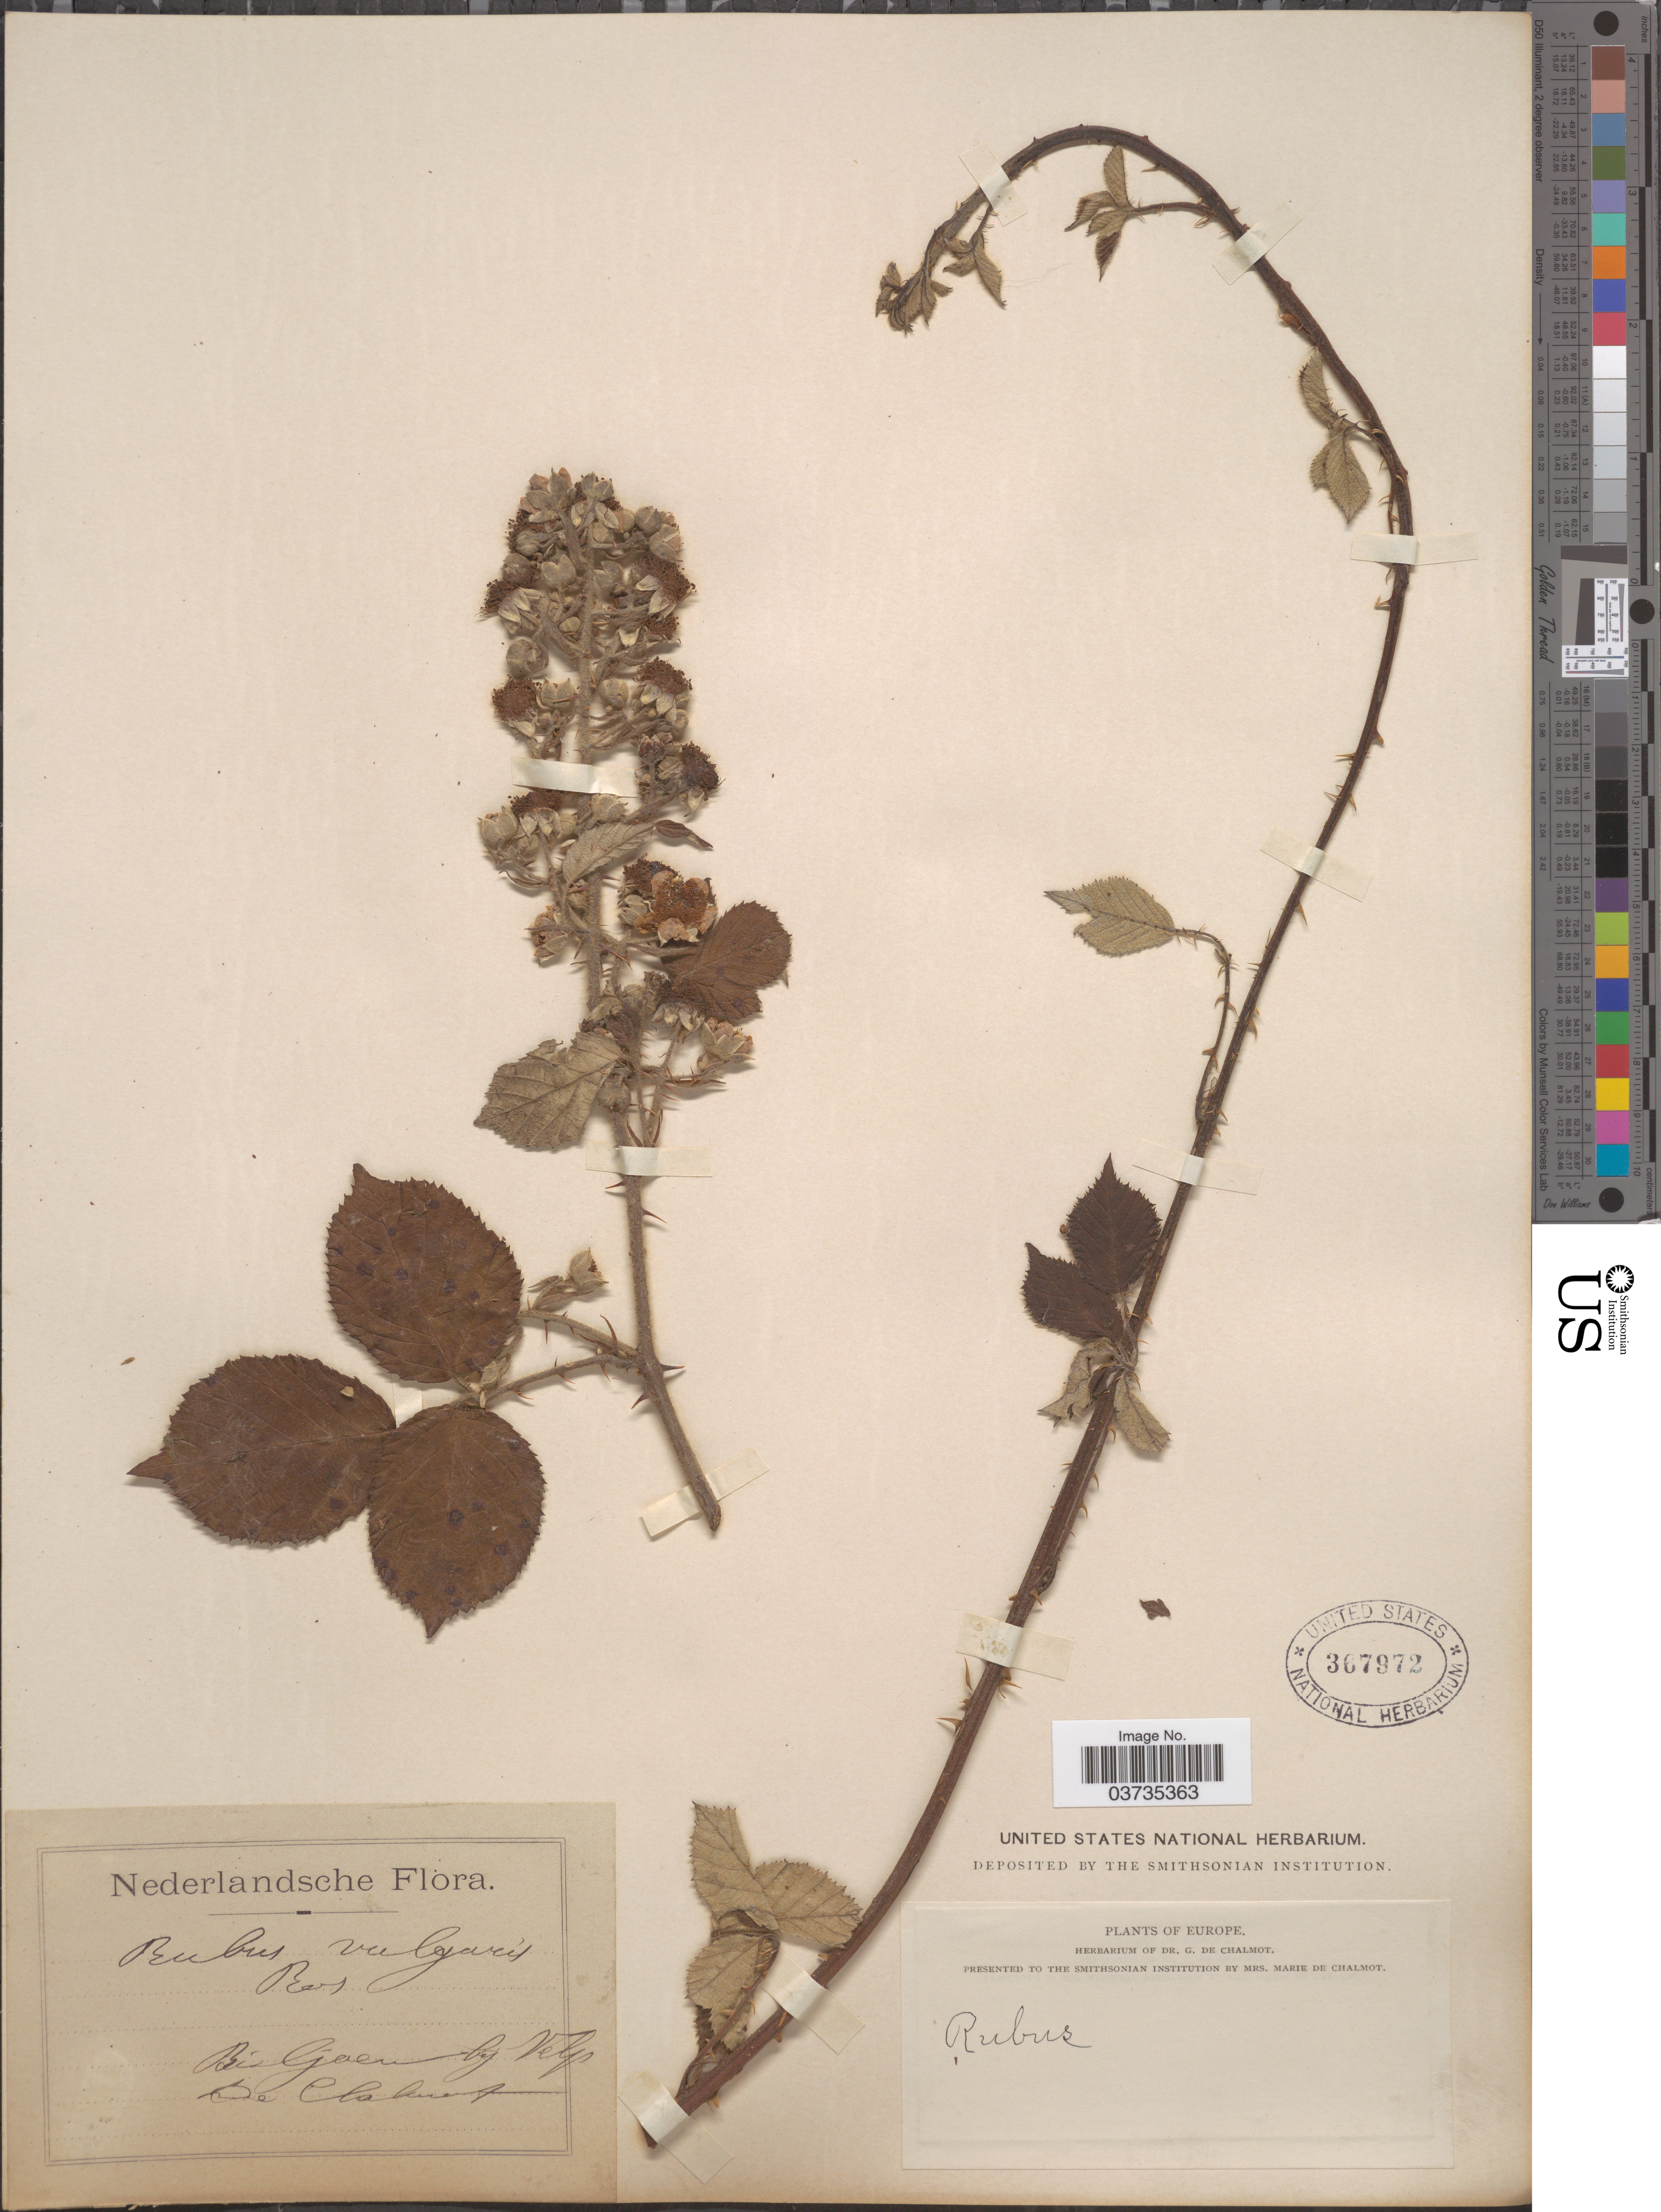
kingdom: Plantae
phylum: Tracheophyta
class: Magnoliopsida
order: Rosales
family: Rosaceae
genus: Rubus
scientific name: Rubus vulgaris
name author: Weihe & Nees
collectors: G. de Chalmot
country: Netherlands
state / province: Gelderland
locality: Biljoen bij Velp.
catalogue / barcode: US 367972